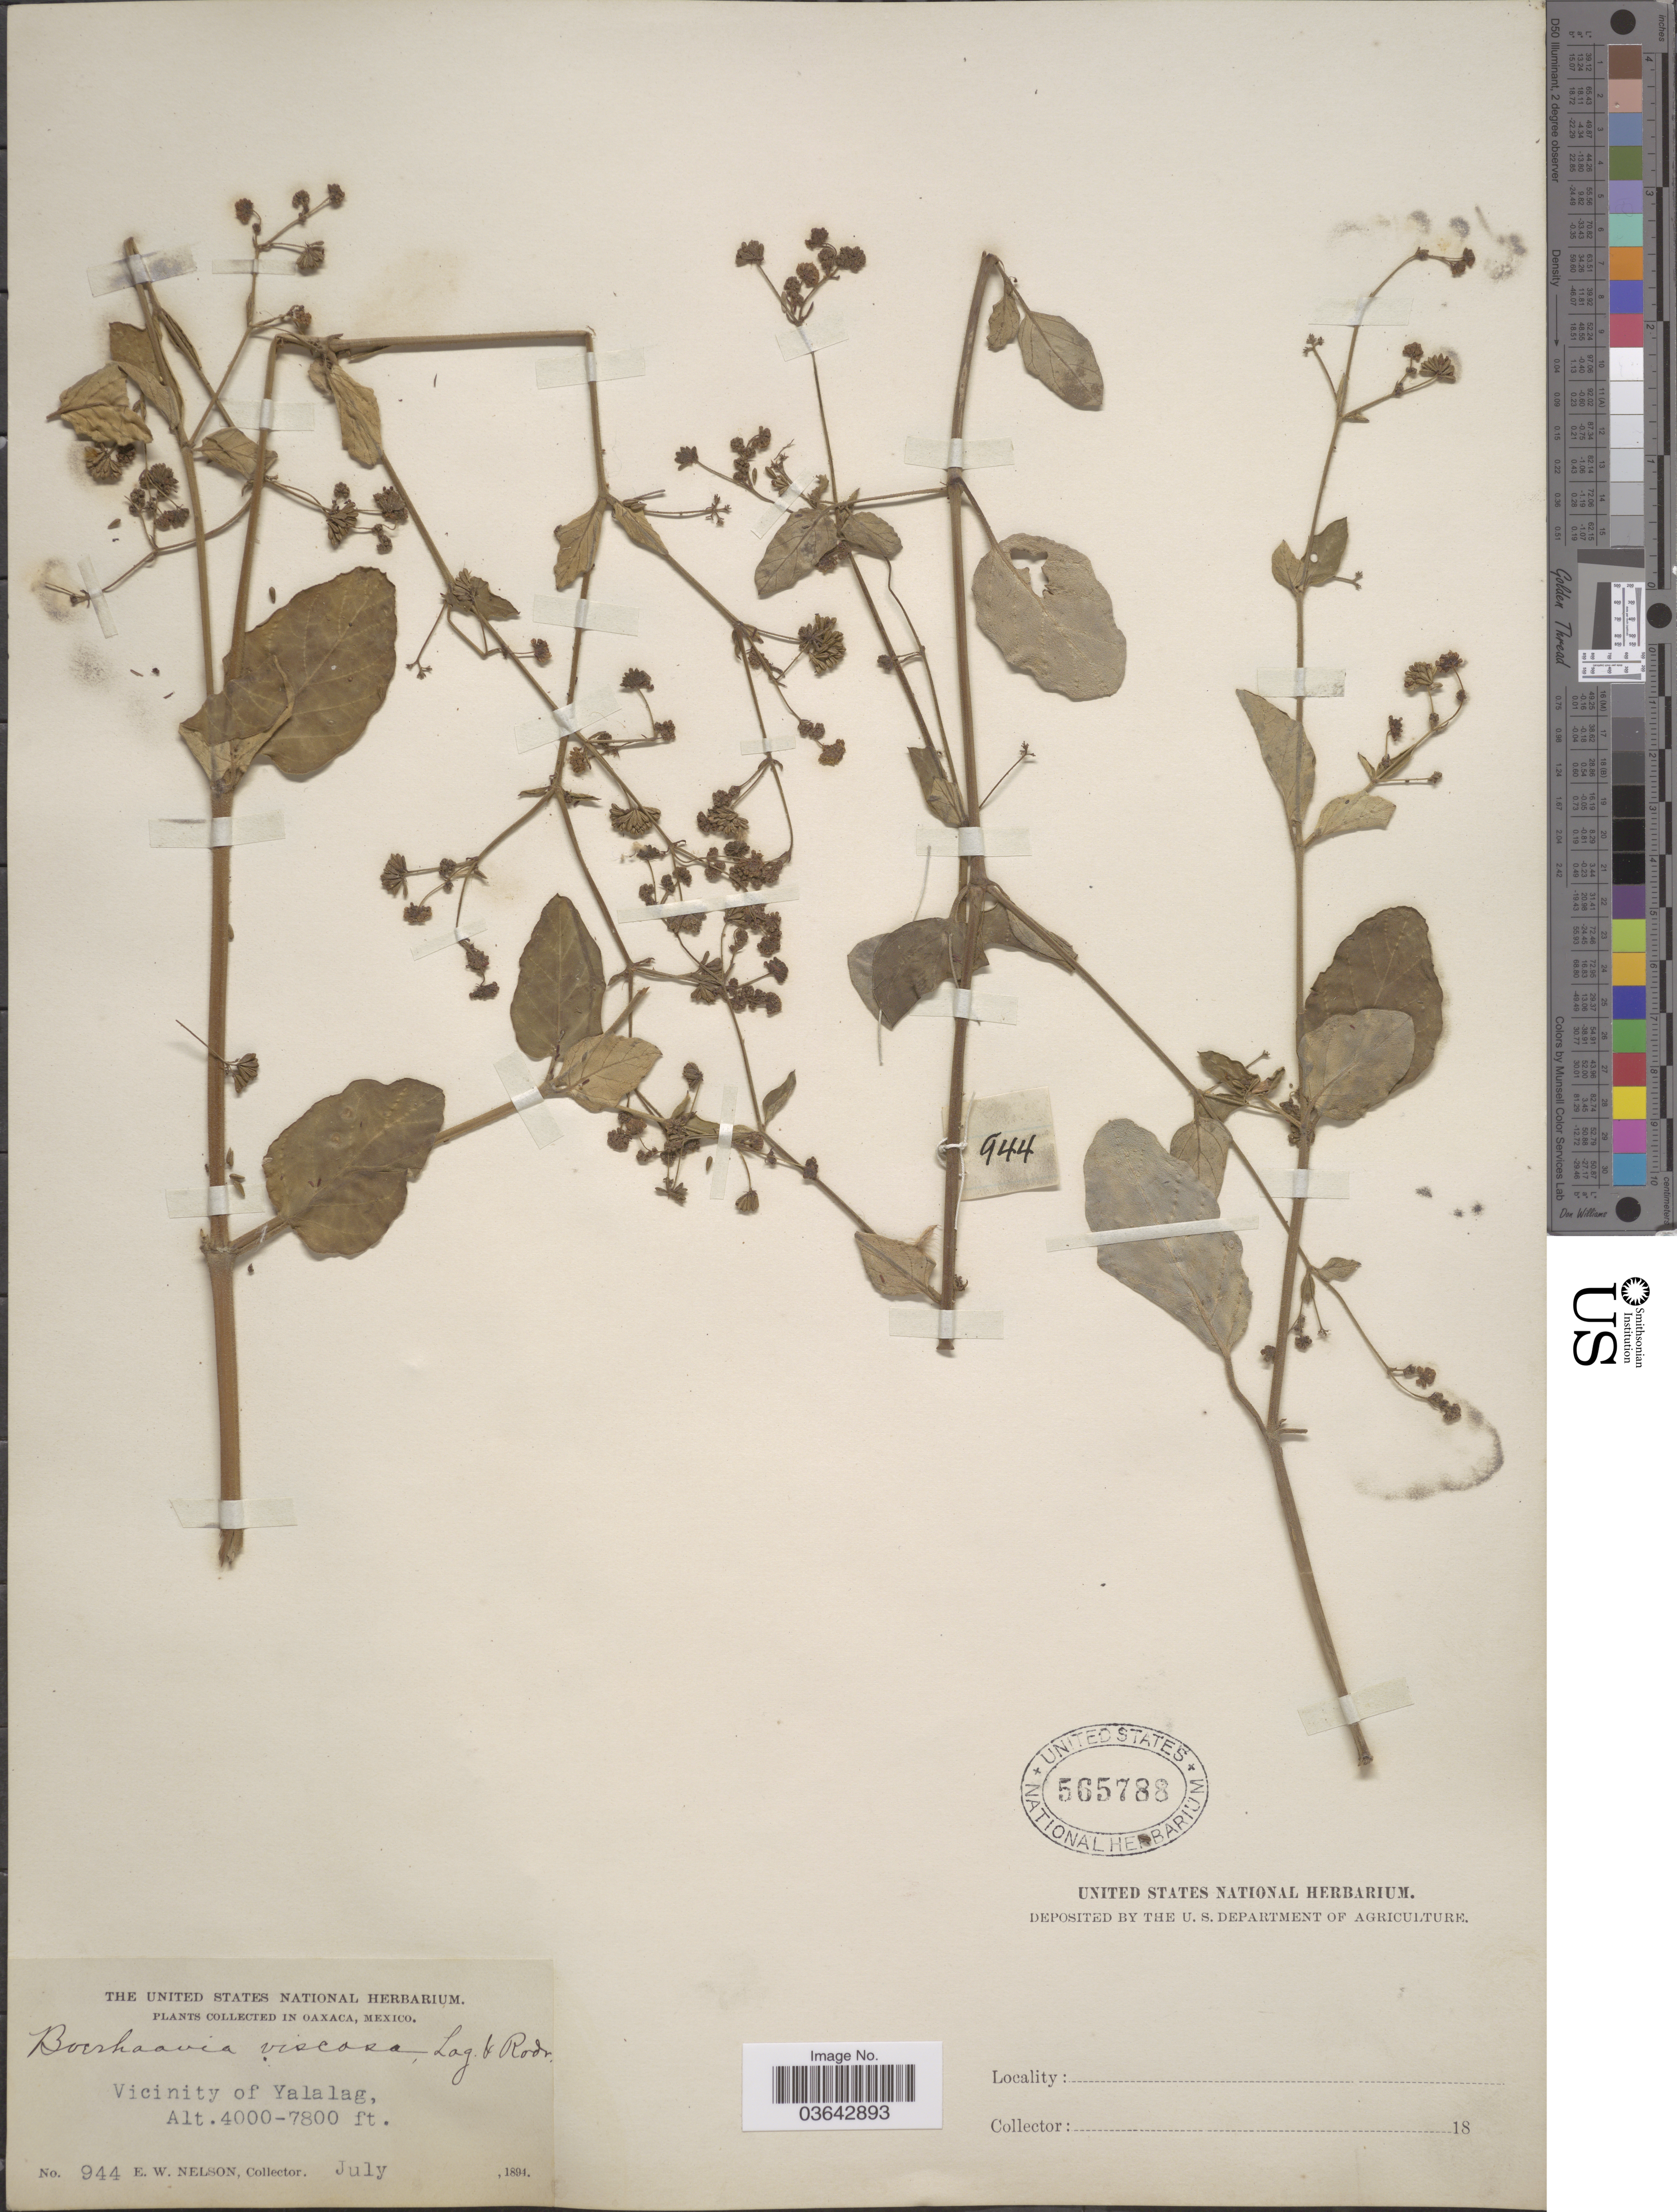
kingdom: Plantae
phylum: Tracheophyta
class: Magnoliopsida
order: Caryophyllales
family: Nyctaginaceae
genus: Boerhavia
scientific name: Boerhavia caribaea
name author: Jacq.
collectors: E. W. Nelson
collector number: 944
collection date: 1894-07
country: Mexico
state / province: Oaxaca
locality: Vicinity of Yalalag.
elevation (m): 1219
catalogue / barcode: US 565788